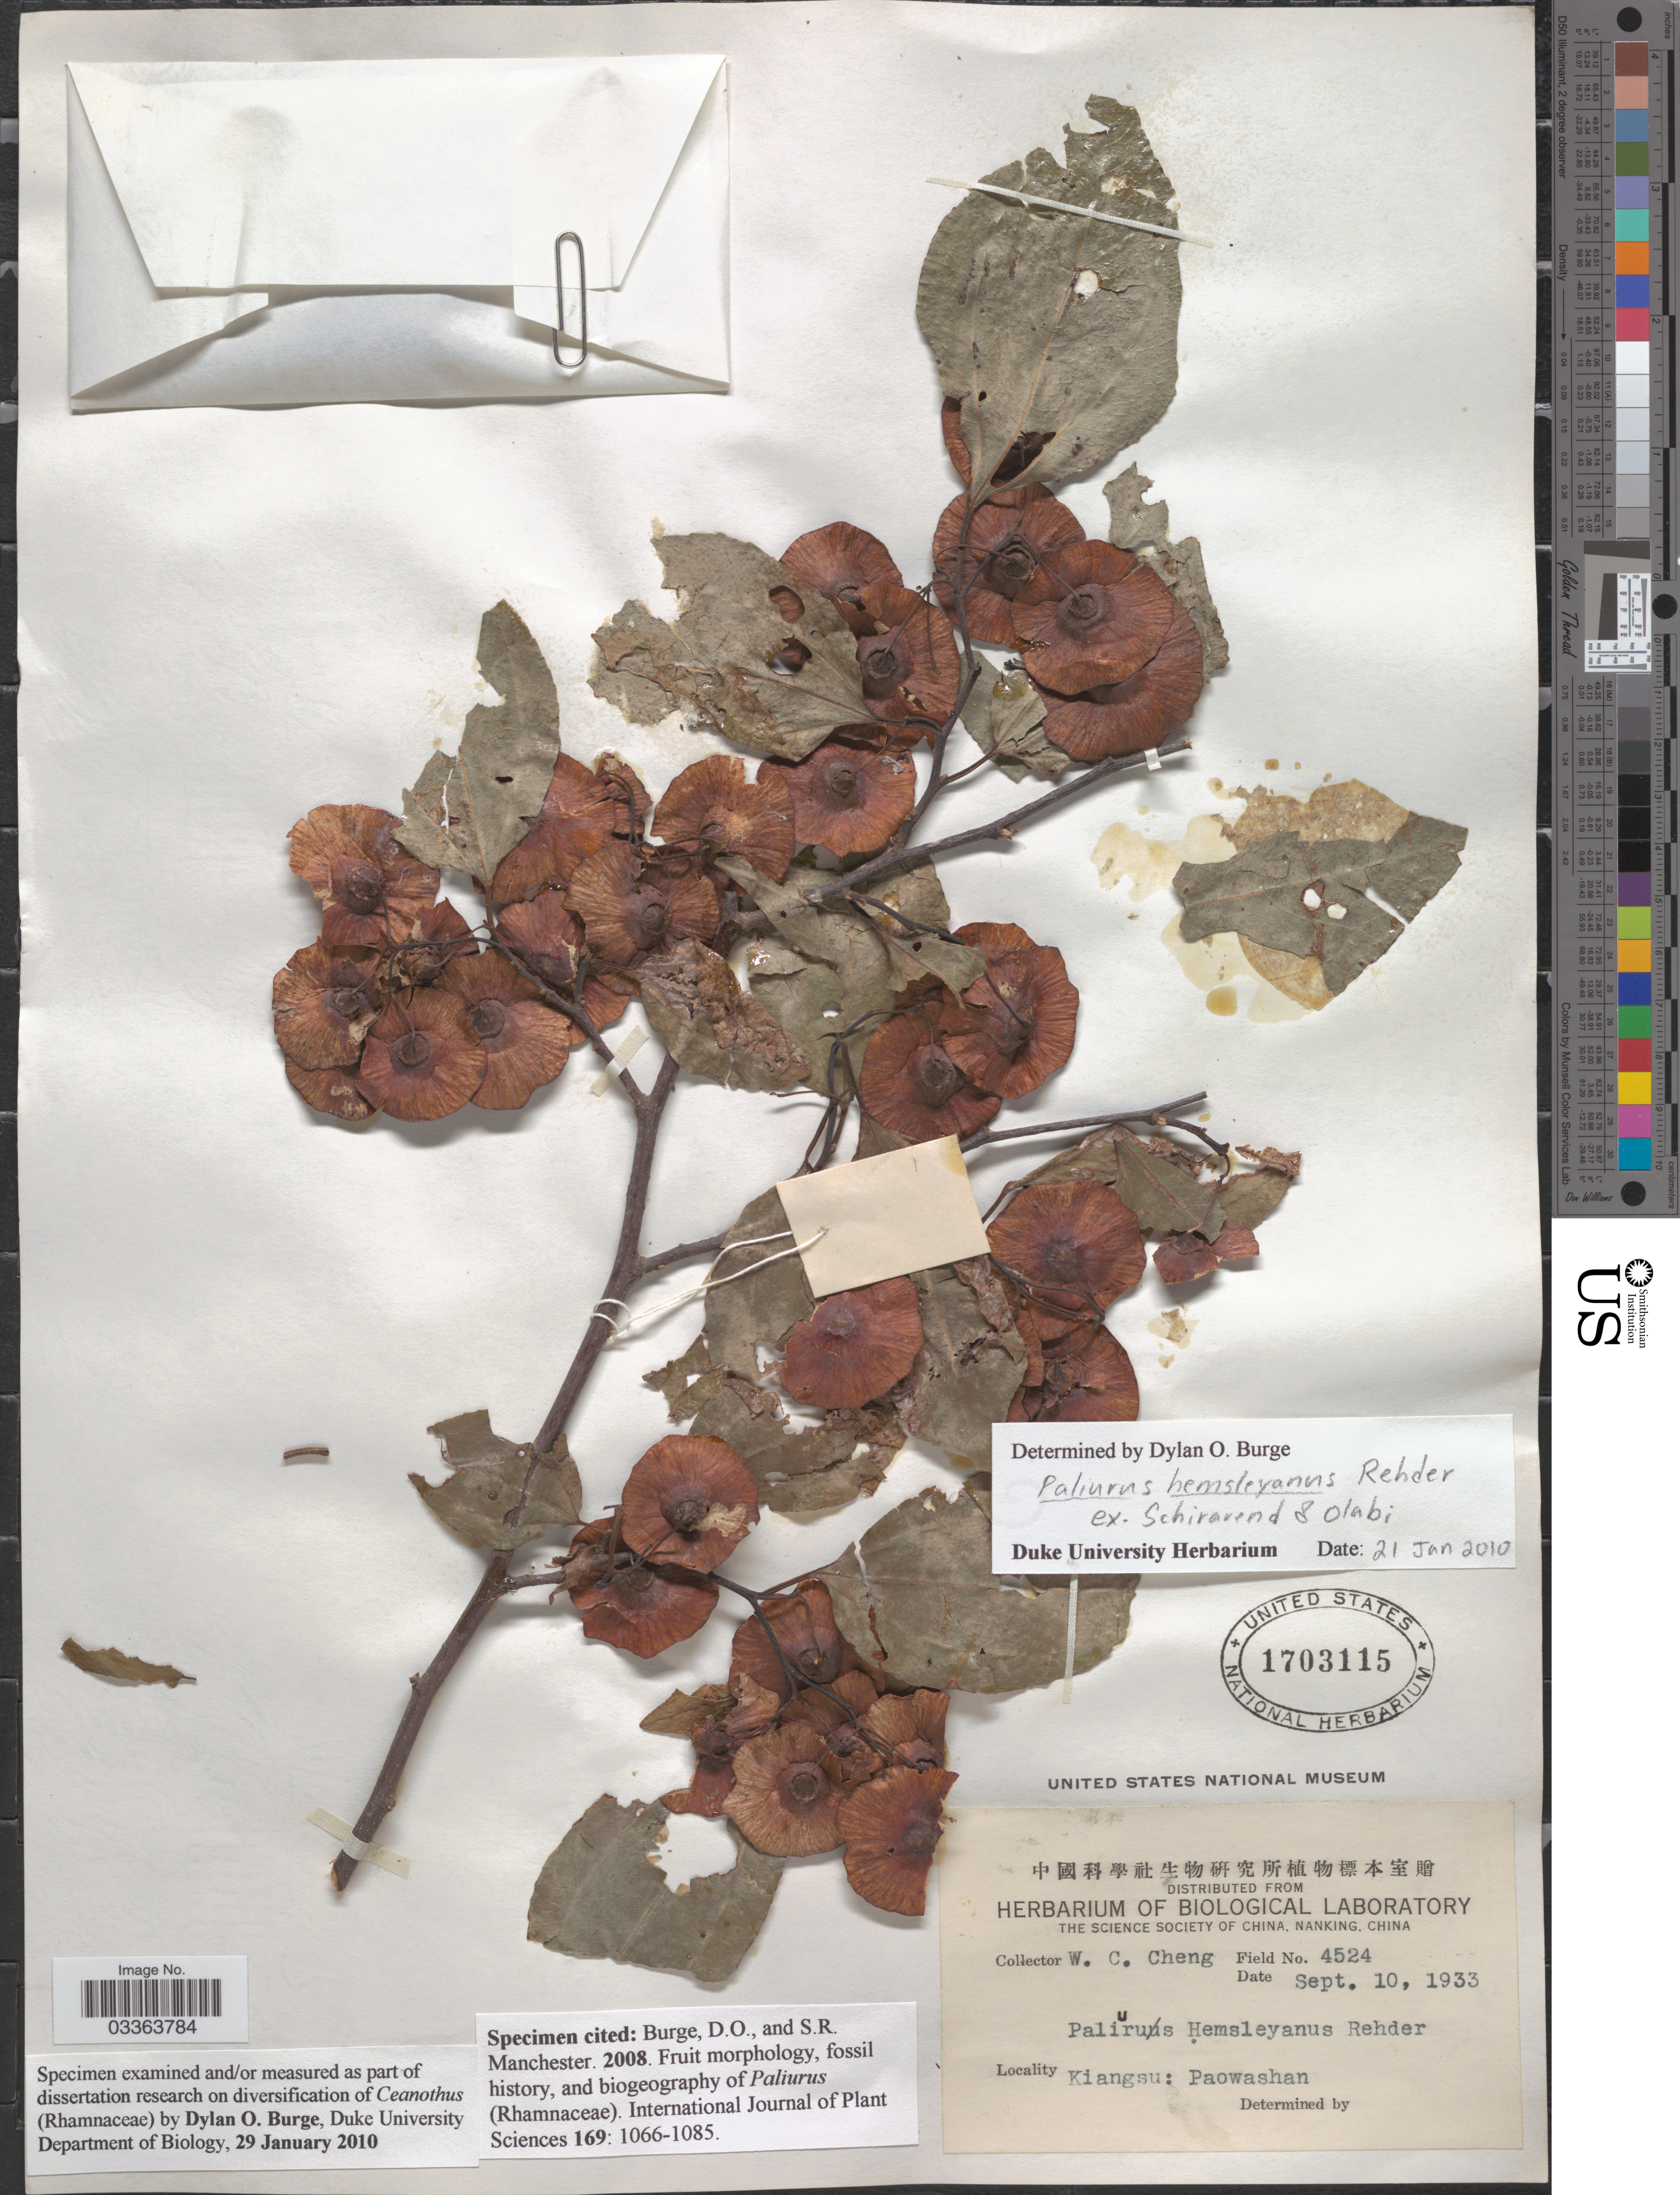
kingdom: Plantae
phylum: Tracheophyta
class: Magnoliopsida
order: Rosales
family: Rhamnaceae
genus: Paliurus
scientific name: Paliurus hemsleyanus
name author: Rehder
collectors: W. C. Cheng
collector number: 4524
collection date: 1933-09-10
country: China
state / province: Jiangsu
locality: Kiangsu: Paowashan.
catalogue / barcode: US 1703115